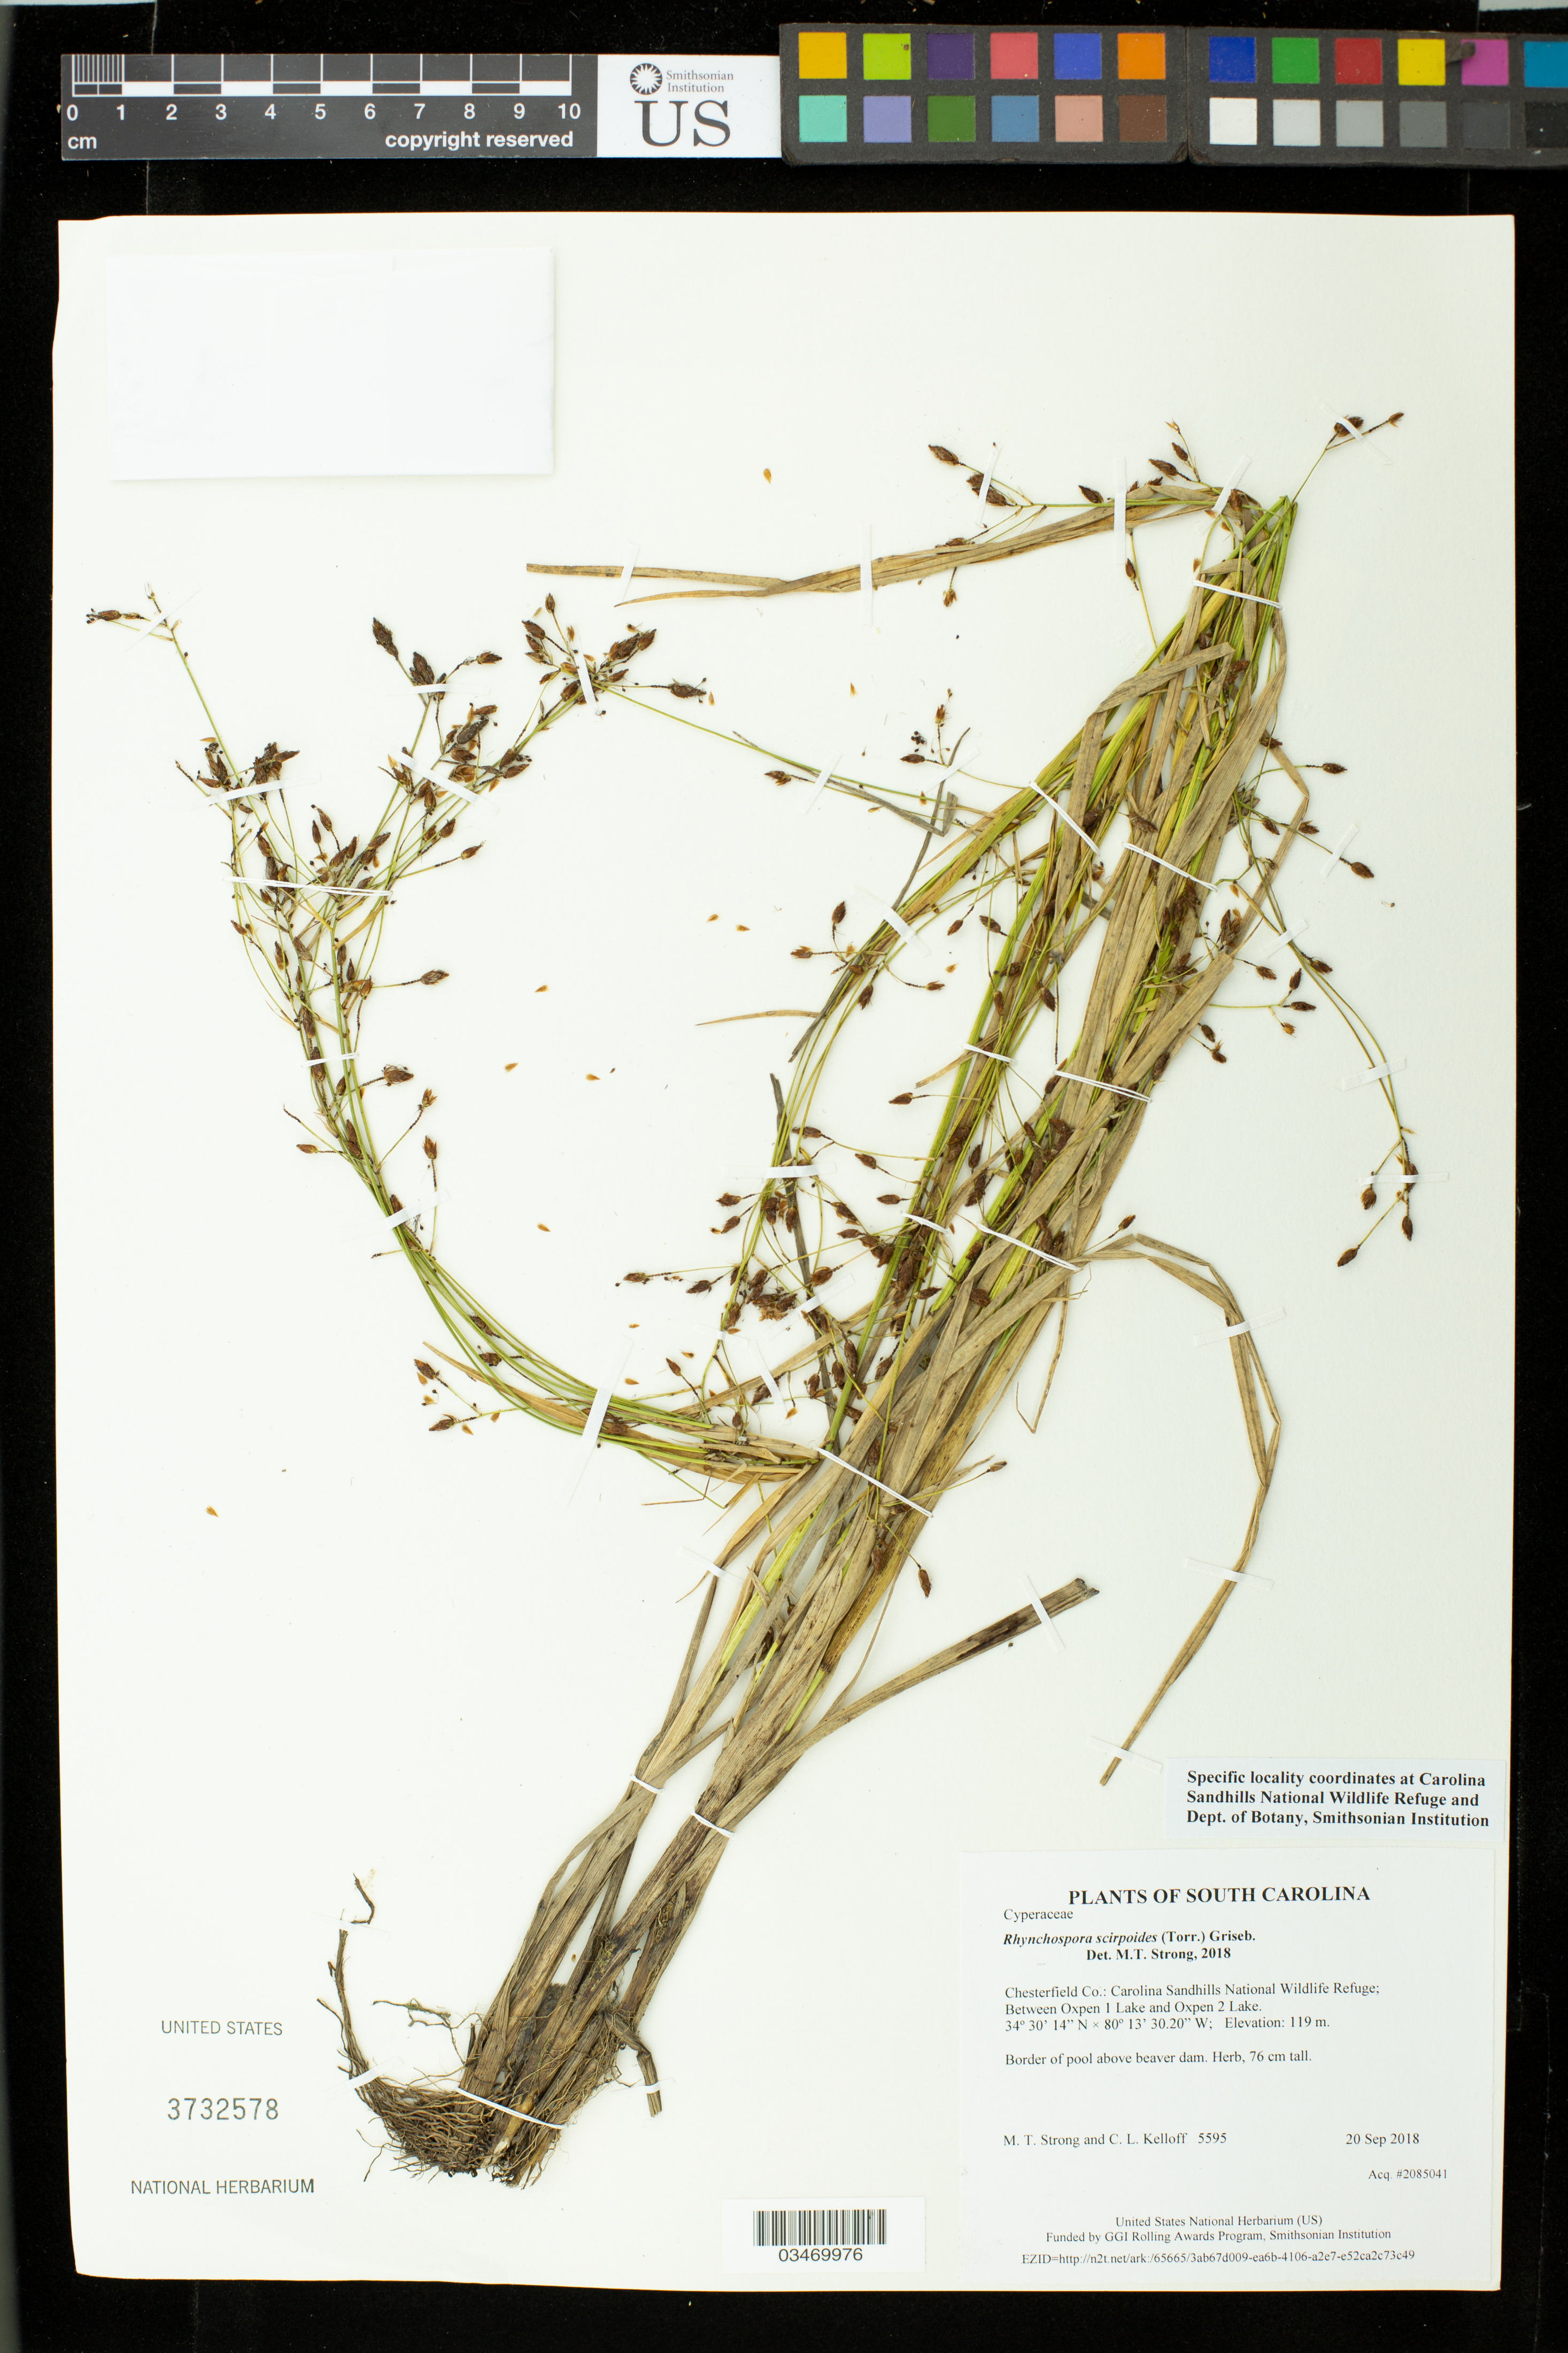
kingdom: Plantae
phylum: Tracheophyta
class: Liliopsida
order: Poales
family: Cyperaceae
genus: Rhynchospora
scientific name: Rhynchospora scirpoides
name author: (Torr.) Griseb.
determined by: Strong, M. T., (US), Smithsonian Institution - National Museum of Natural History (UNITED STATES)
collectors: M. T. Strong & C. L. Kelloff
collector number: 5595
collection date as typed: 20 Sep 2018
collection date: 2018-09-20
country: United States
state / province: South Carolina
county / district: Chesterfield Co.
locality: Carolina Sandhills National Wildlife Refuge; Between Oxpen 1 Lake and Oxpen 2 Lake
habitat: Border of pool above beaver dam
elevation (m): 119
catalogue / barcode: US 3732578